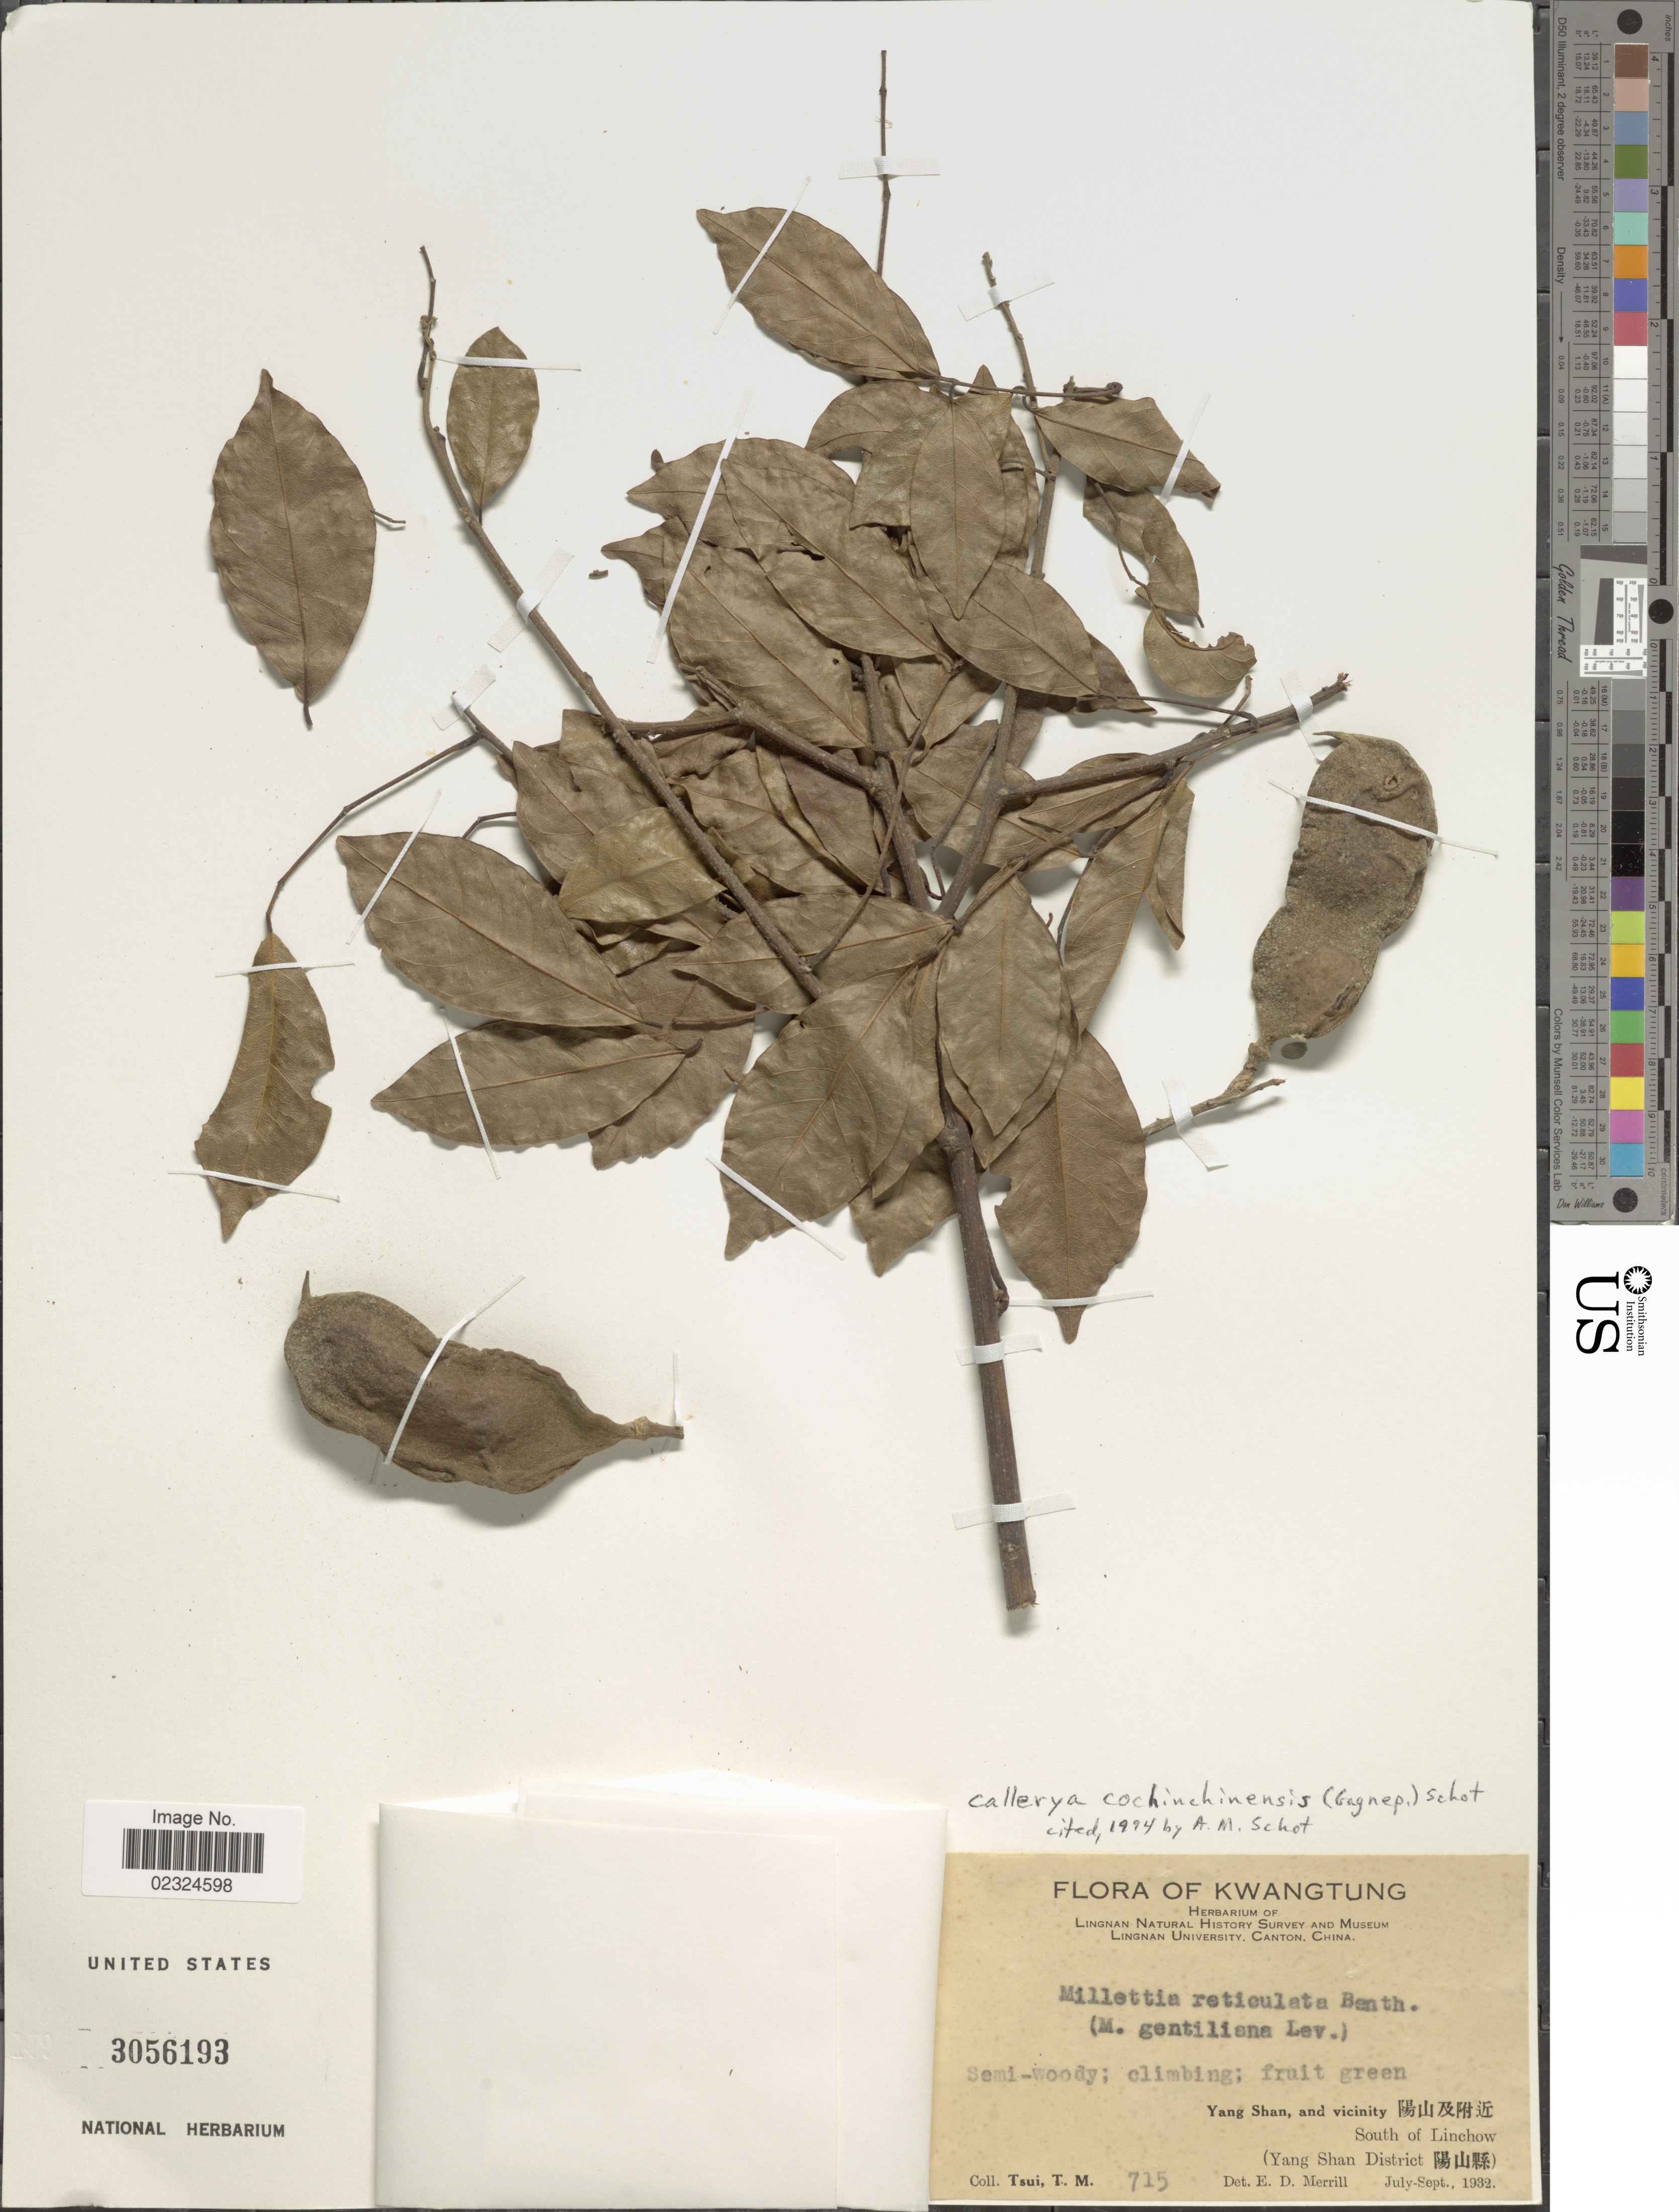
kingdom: Plantae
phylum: Tracheophyta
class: Magnoliopsida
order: Fabales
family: Fabaceae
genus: Callerya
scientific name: Callerya cochinchinensis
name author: (Gagnep.) Schot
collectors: T. Tsui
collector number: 715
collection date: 1932-07/1932-09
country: China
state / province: Guangdong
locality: Kwangtung. Yang Shan, and vicinity. South of Linchow. (Yang Shan District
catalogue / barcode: US 3056193